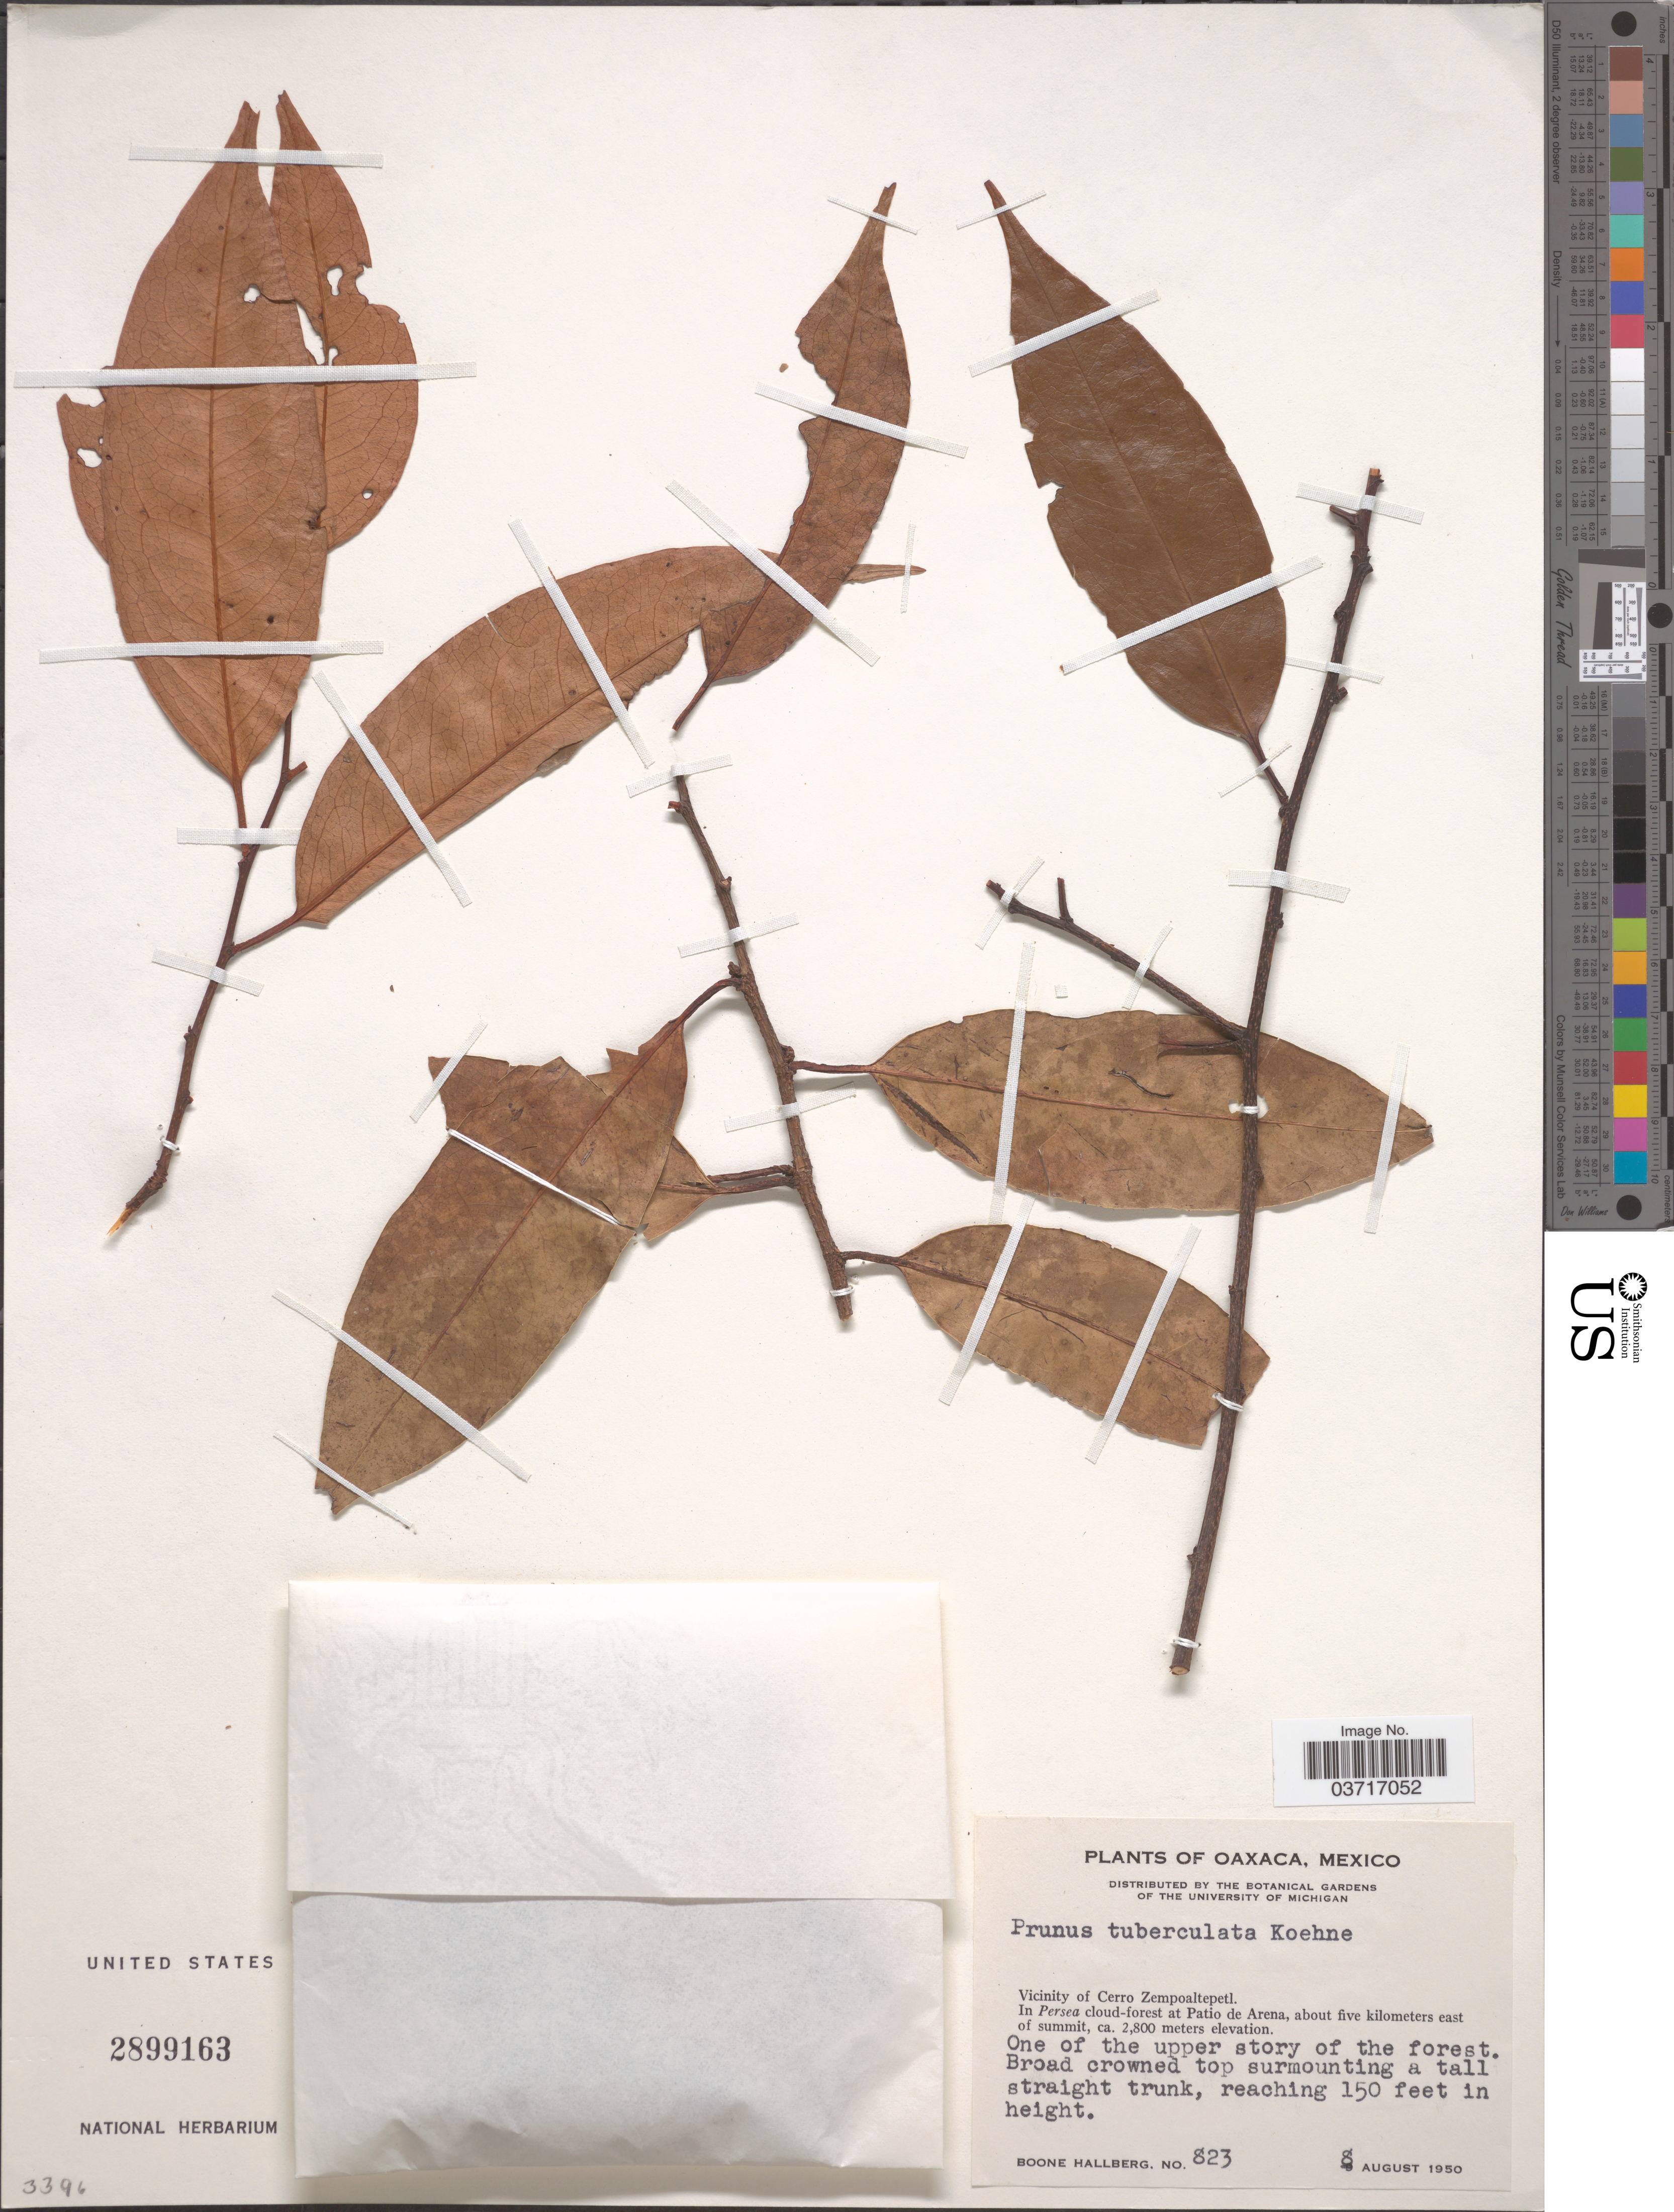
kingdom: Plantae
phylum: Tracheophyta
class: Magnoliopsida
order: Rosales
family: Rosaceae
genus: Prunus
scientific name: Prunus tuberculata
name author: Koehne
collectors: B. Hallberg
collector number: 823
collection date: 1950-08-08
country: Mexico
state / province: Oaxaca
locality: Vicinity of Cerro Zempoaltepetl. At Patio de Arena, about five kilometers east of summit.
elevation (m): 2800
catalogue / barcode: US 2899163